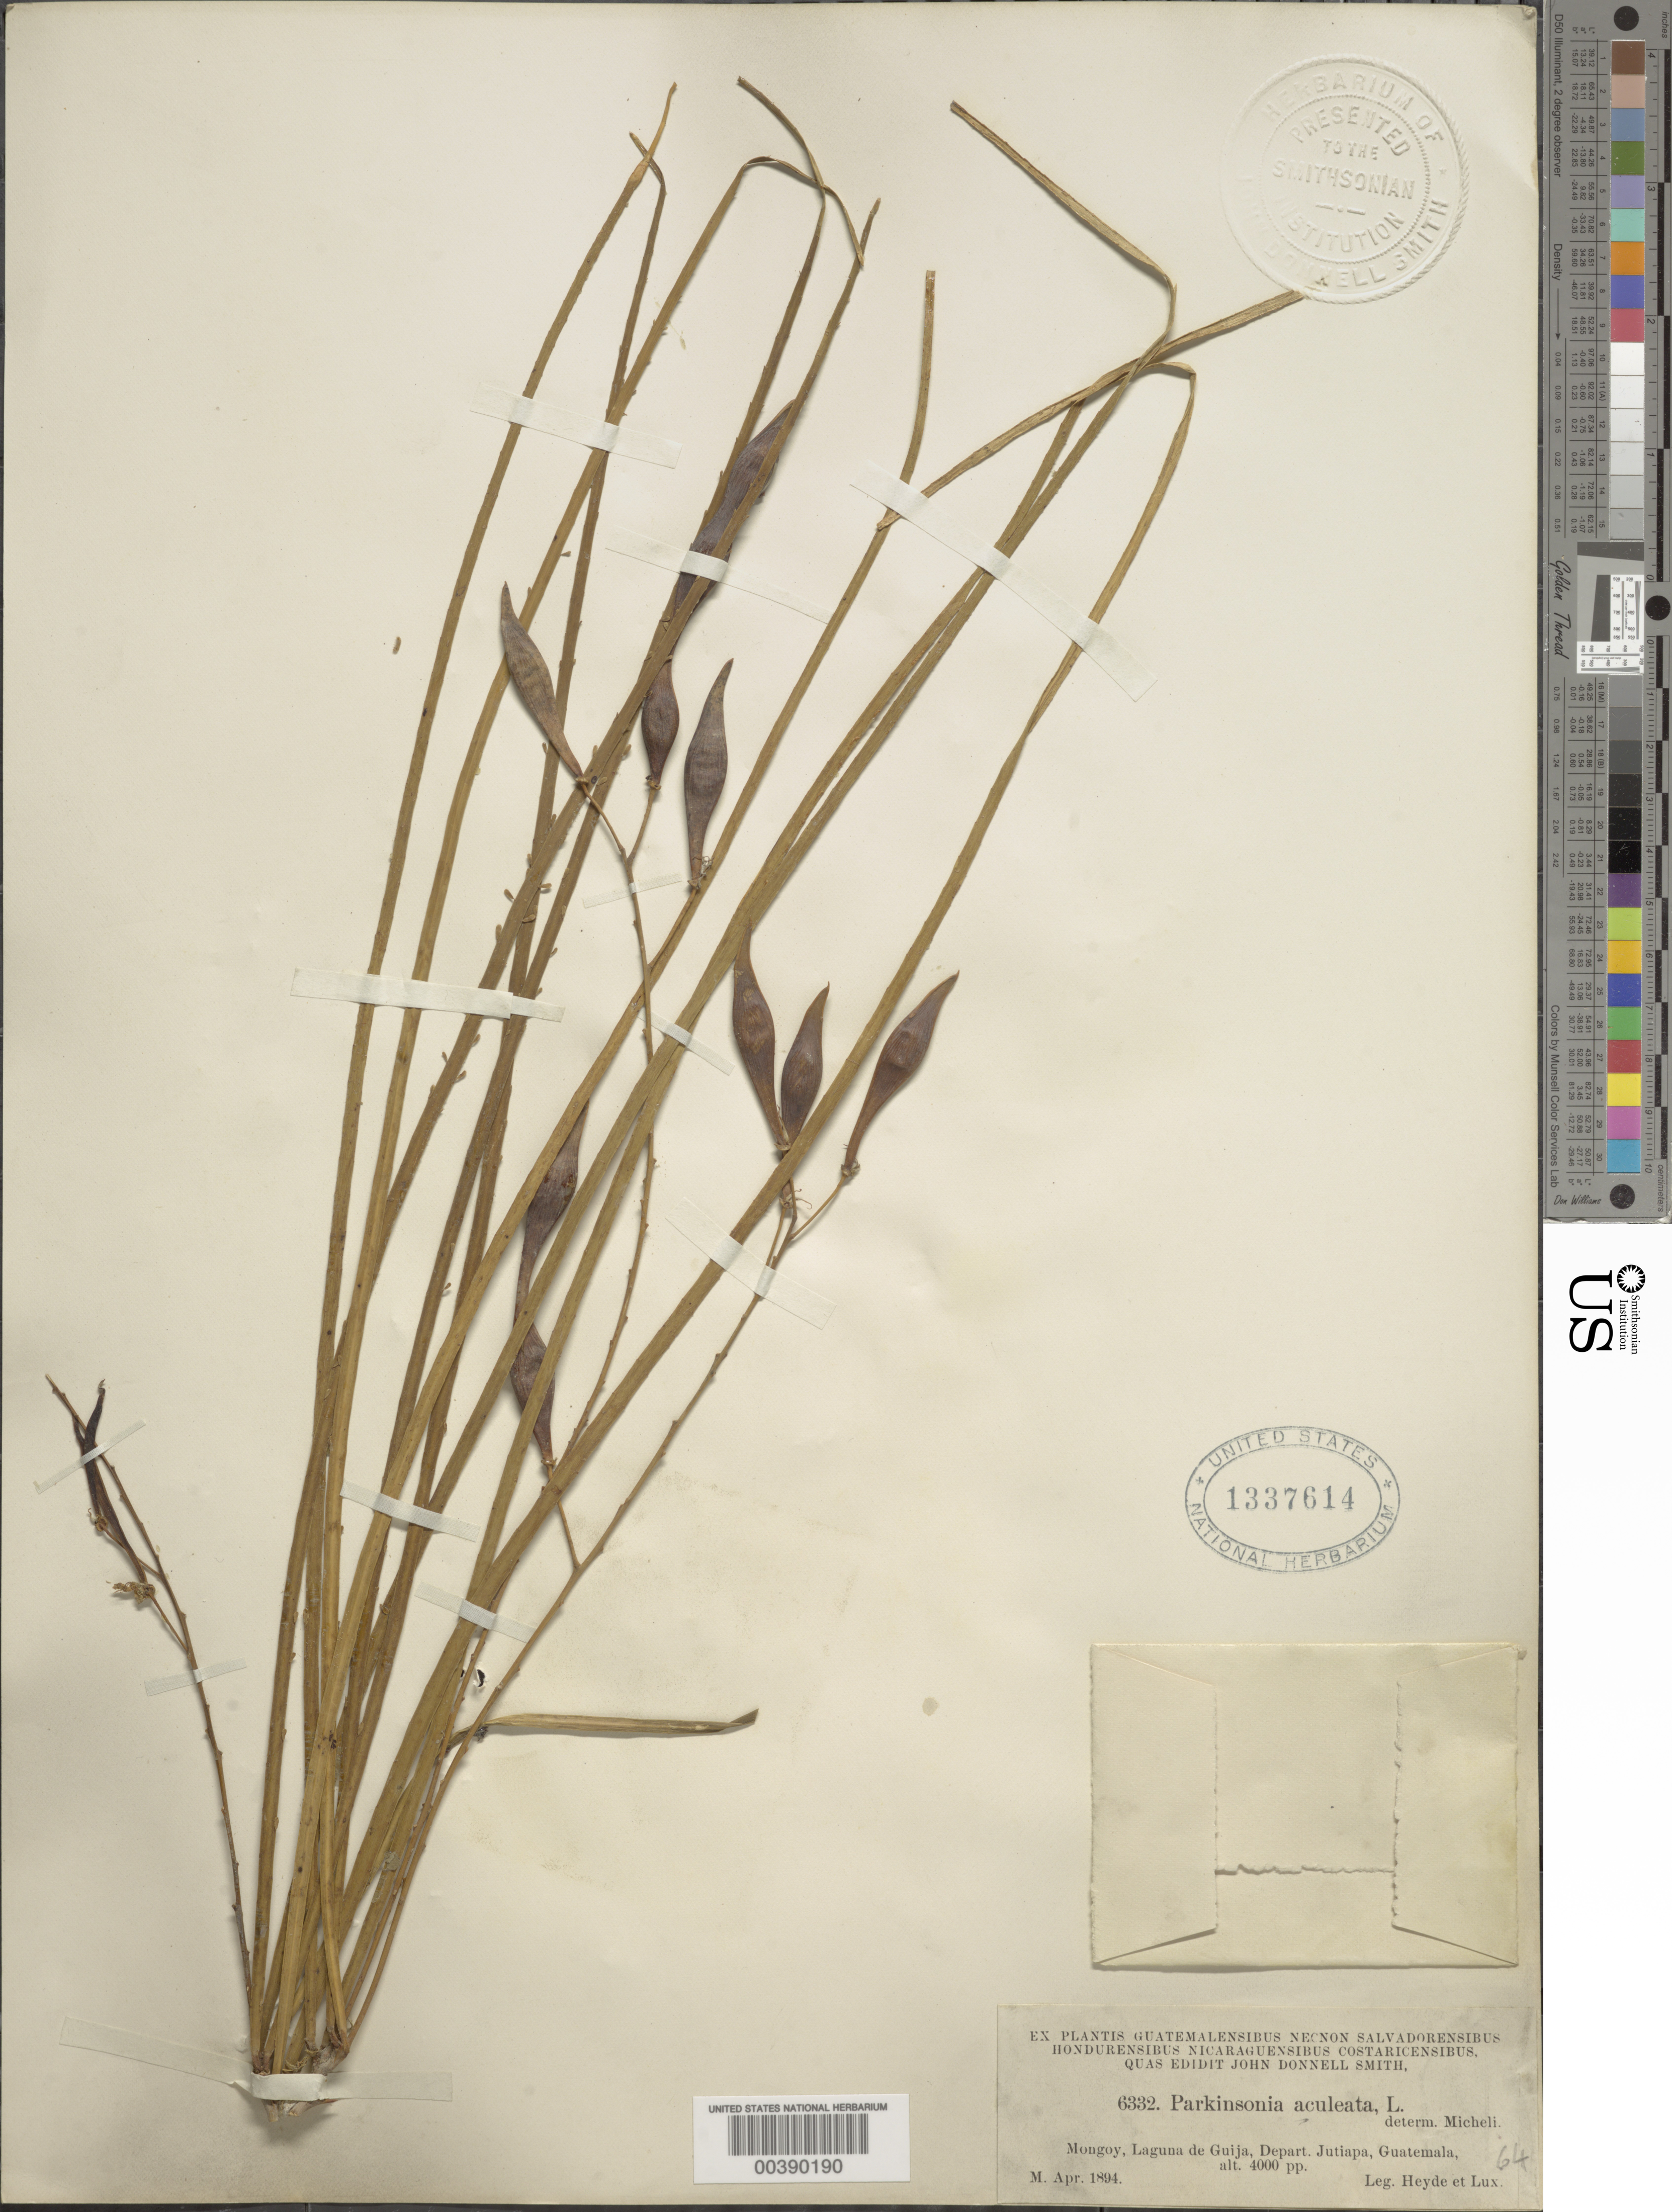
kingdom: Plantae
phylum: Tracheophyta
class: Magnoliopsida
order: Fabales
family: Fabaceae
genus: Parkinsonia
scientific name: Parkinsonia aculeata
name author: L.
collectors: E. T. Heyde & E. Lux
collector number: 6332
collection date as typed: Apr 1894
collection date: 1894-04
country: Guatemala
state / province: Jutiapa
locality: Mongoy, Laguna de Guija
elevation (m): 1219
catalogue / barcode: US 1337614